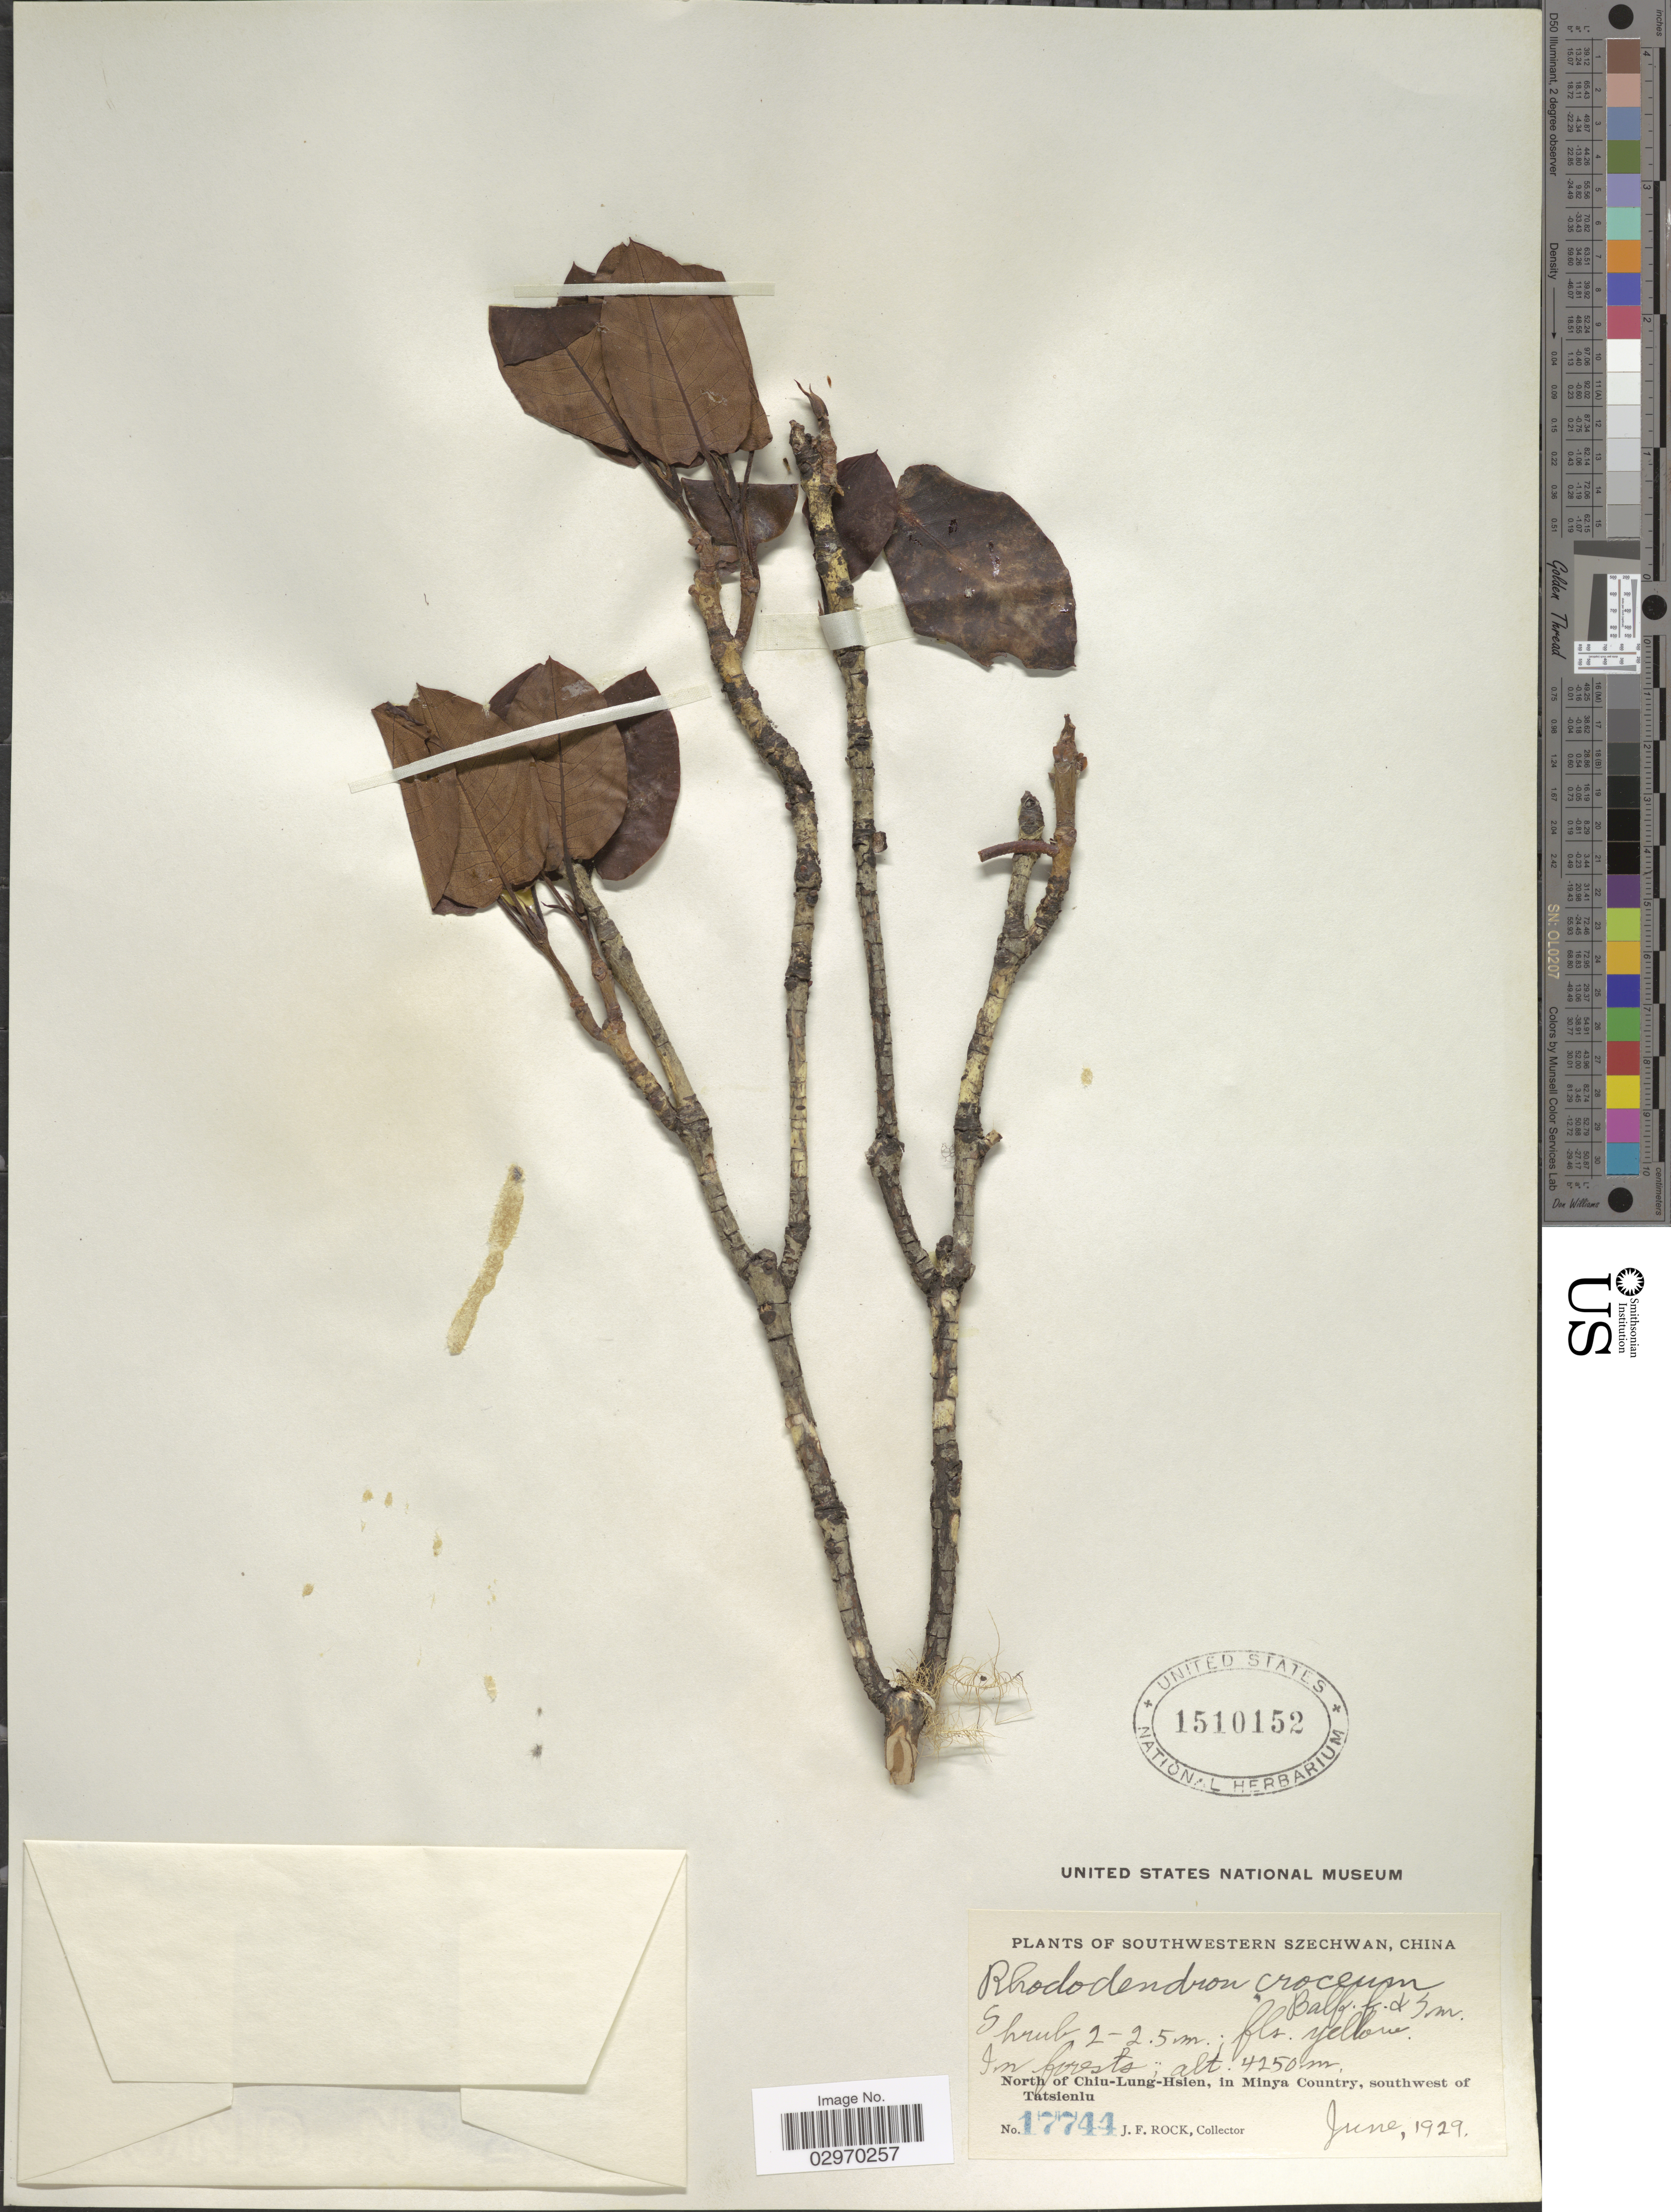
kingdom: Plantae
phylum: Tracheophyta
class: Magnoliopsida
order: Ericales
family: Ericaceae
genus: Rhododendron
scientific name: Rhododendron croceum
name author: Balf. f. & W.W. Sm.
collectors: J. Rock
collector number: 17744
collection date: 1929-06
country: China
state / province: Sichuan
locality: Southwestern Szechwan. North of Chiu-Lung-Hsien, in Minya Country, southwest of Tatsienlu.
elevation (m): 4250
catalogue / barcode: US 1510152